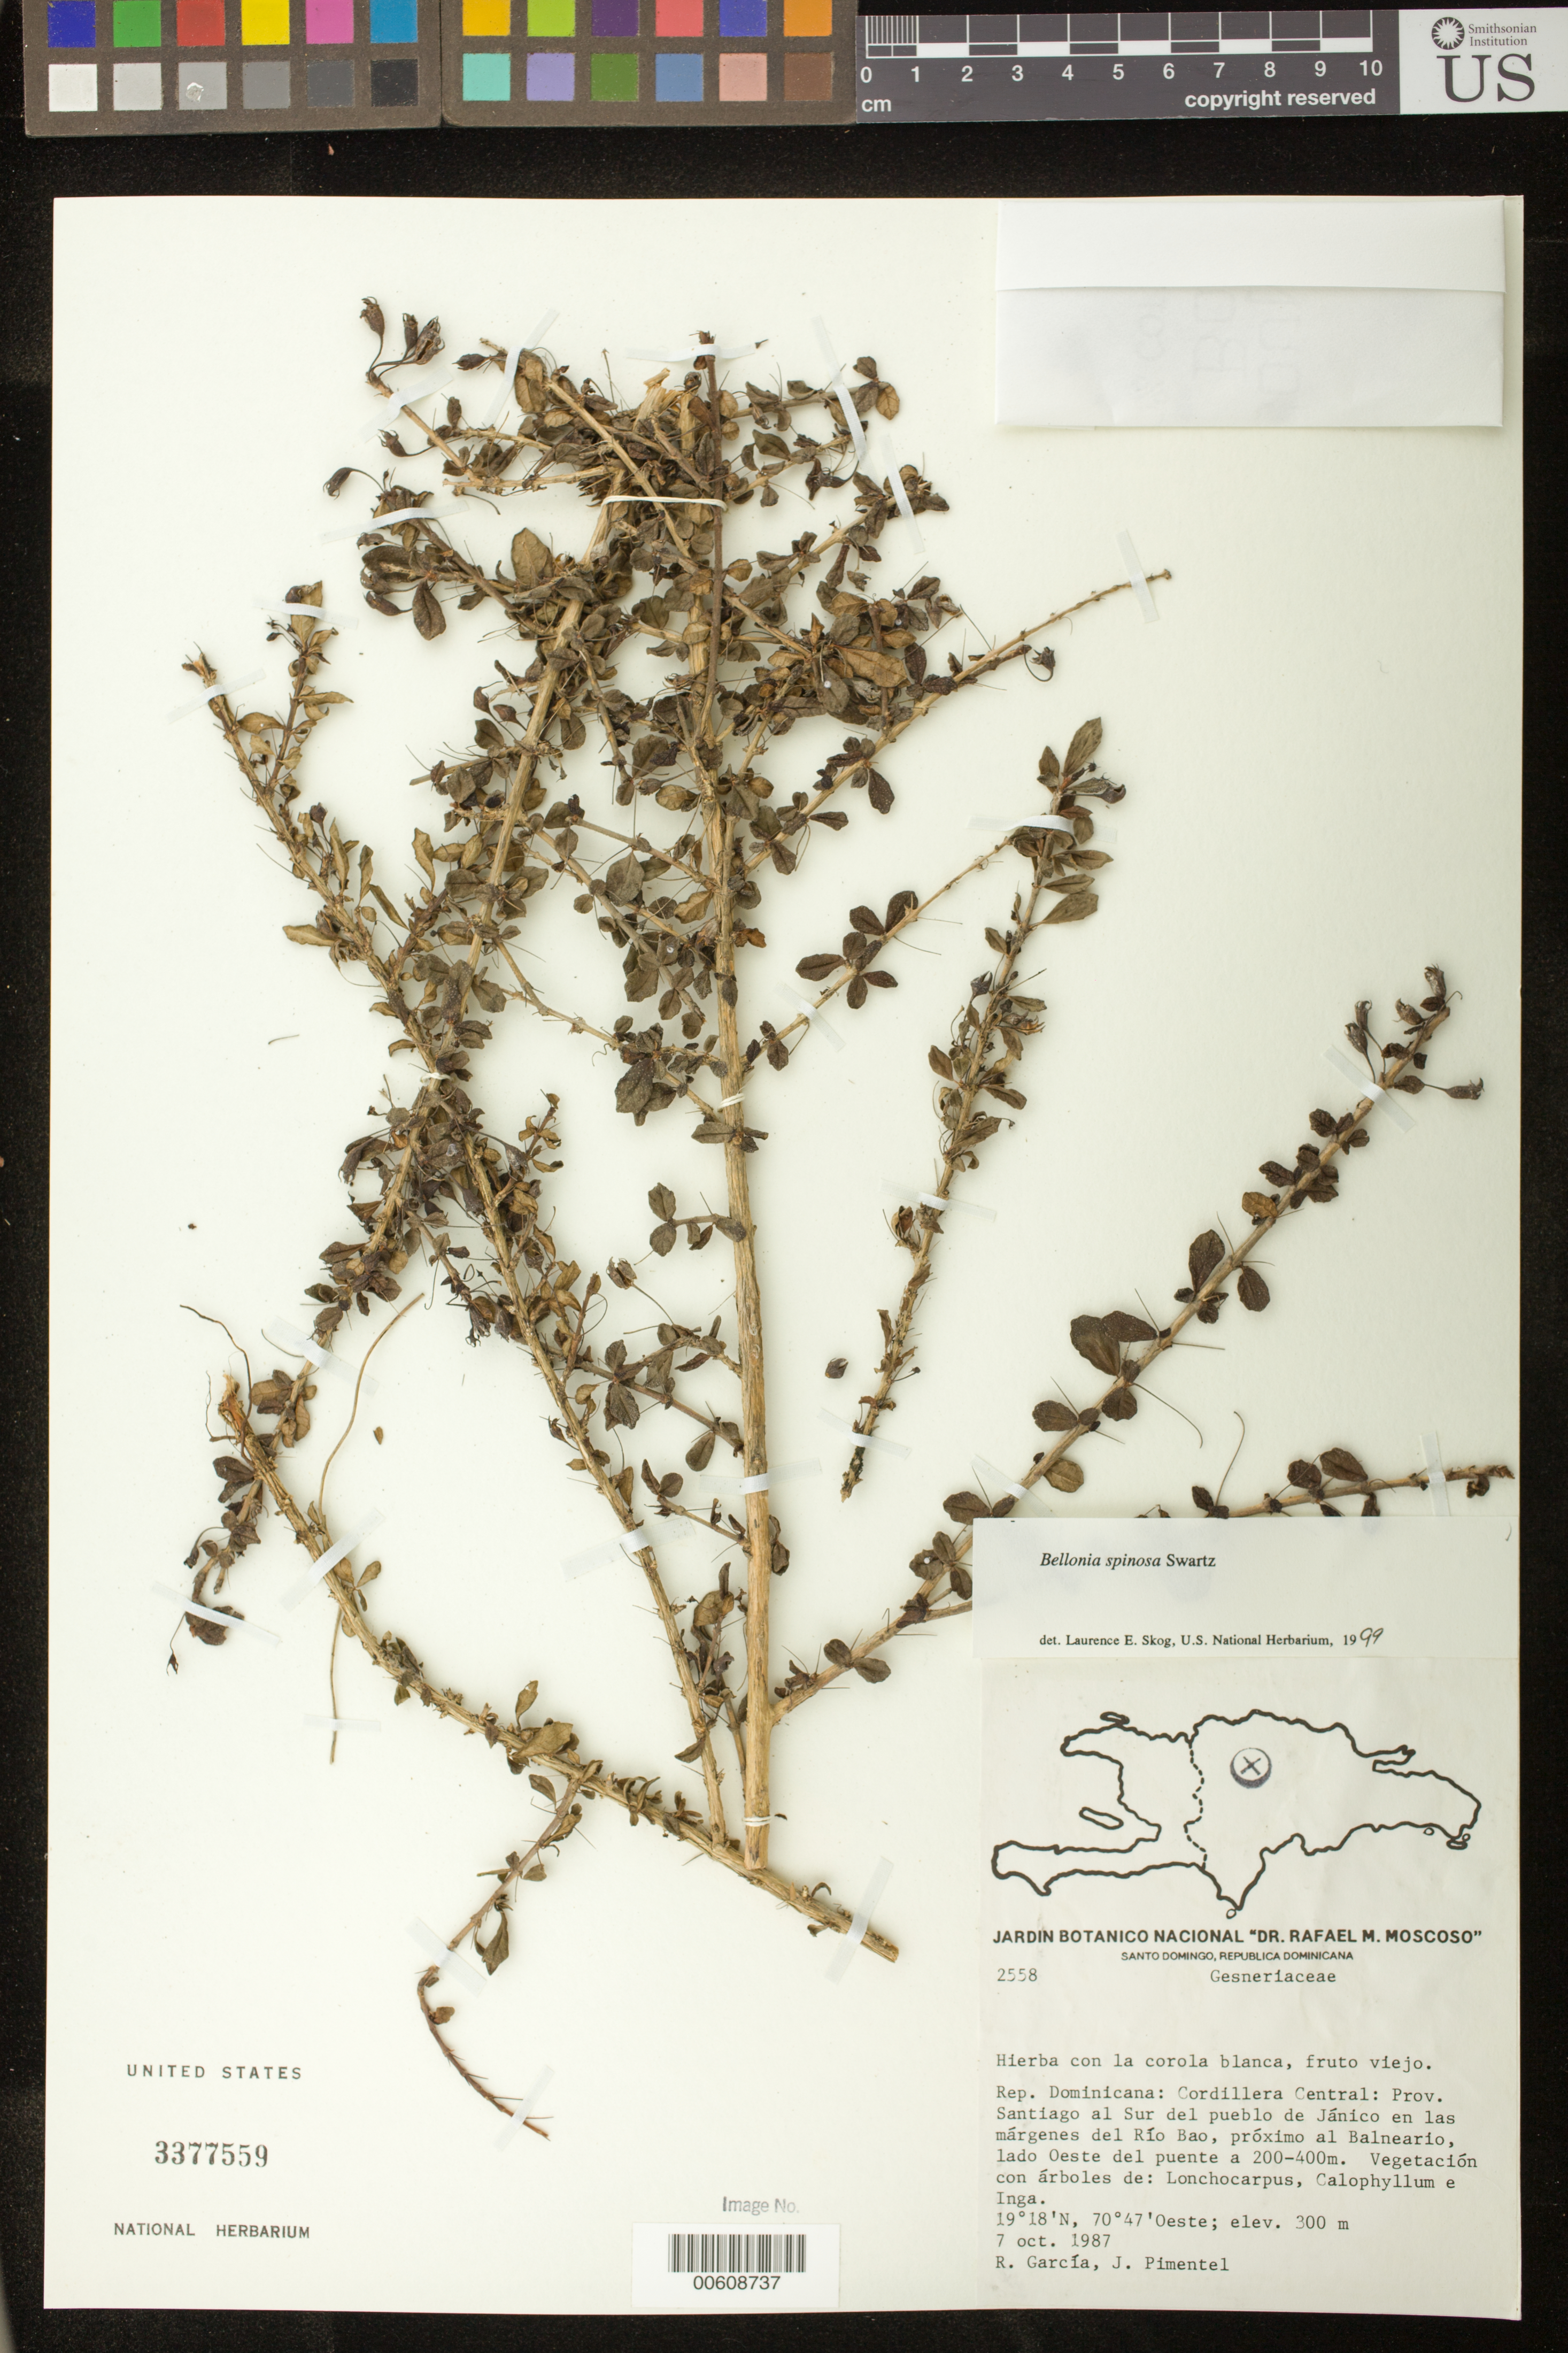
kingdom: Plantae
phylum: Tracheophyta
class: Magnoliopsida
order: Lamiales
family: Gesneriaceae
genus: Bellonia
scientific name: Bellonia spinosa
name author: Sw.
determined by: Skog, Laurence E.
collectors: R. García & J. Pimentel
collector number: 2558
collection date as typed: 07 Oct 1987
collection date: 1987-10-07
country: Dominican Republic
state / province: Santiago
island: Hispaniola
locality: Cordillera Central: Prov. Santiago al S del pueblo de Jánico en las márgenes del Río Bao, próximo al Balneario, lado Oeste del puente a 200-400 m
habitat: Vegetación con árboles de: Lonchocarpus, Calophyllum & Inga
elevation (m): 300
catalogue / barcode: US 3377559